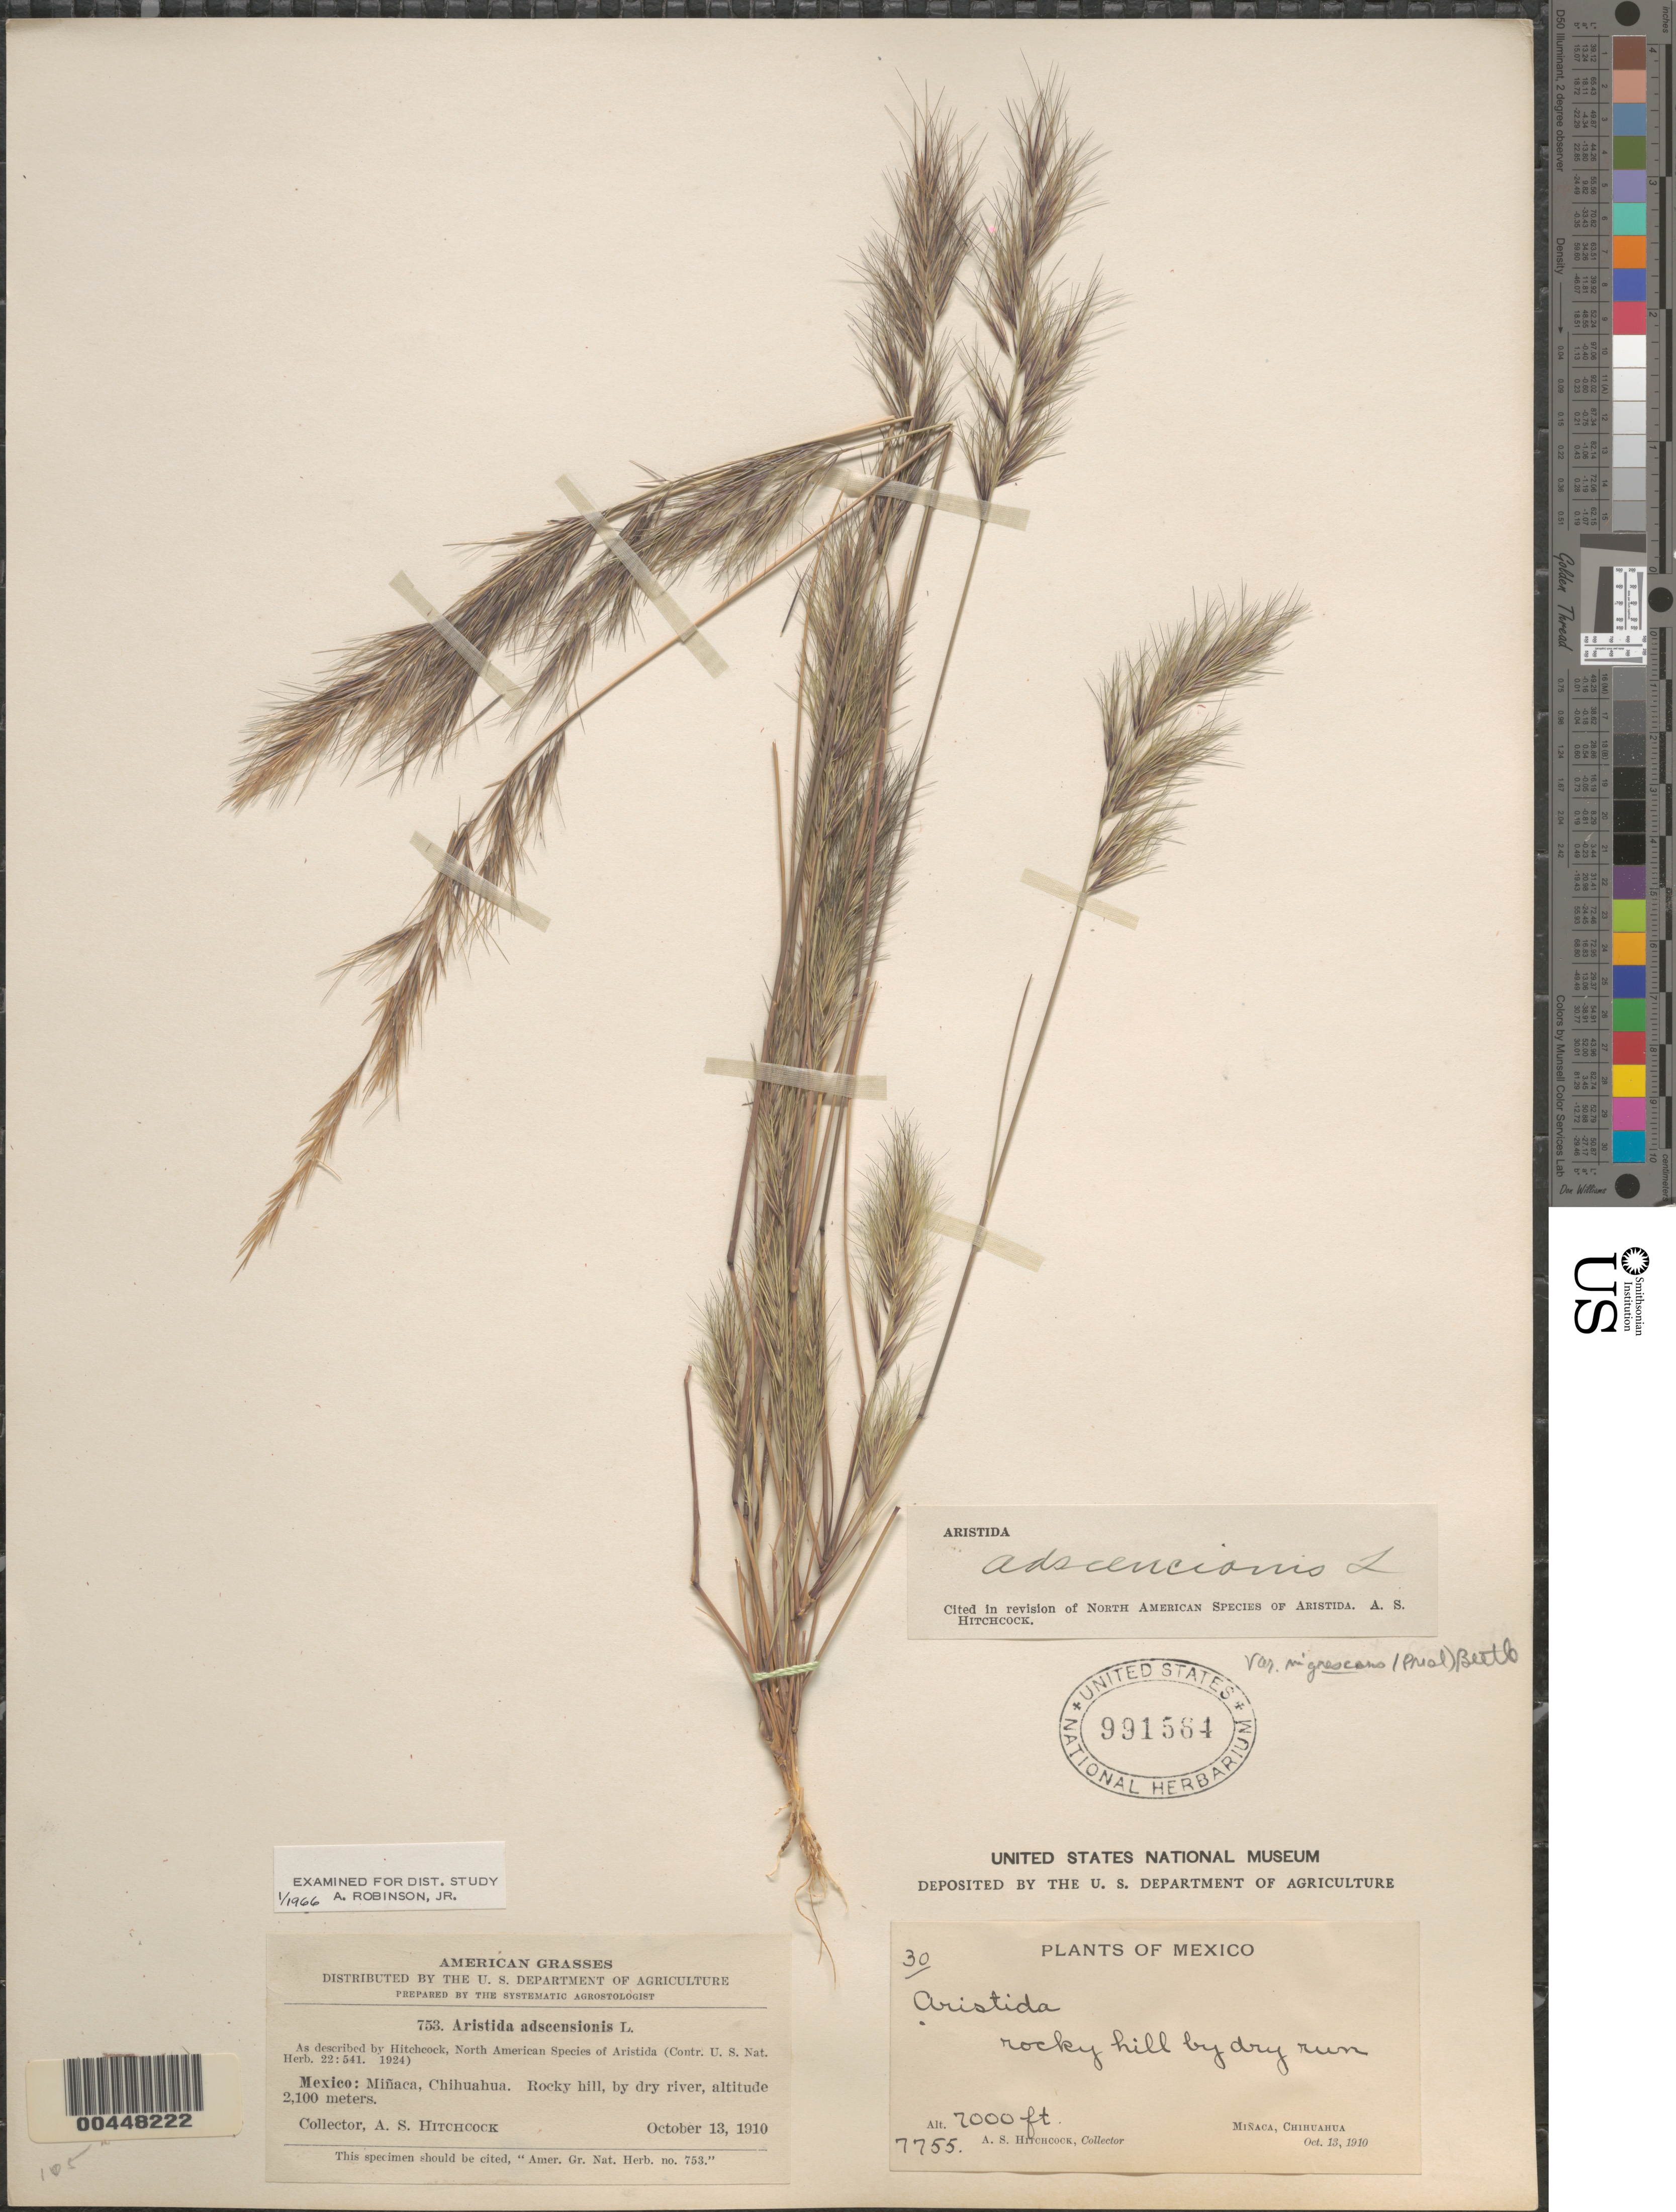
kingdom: Plantae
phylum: Tracheophyta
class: Liliopsida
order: Poales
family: Poaceae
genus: Aristida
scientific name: Aristida adscensionis var. nigrescens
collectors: A. S. Hitchcock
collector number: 7755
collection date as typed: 13 Oct 1910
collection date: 1910-10-13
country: Mexico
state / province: Chihuahua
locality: Miñaca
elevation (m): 2134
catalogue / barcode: US 991564